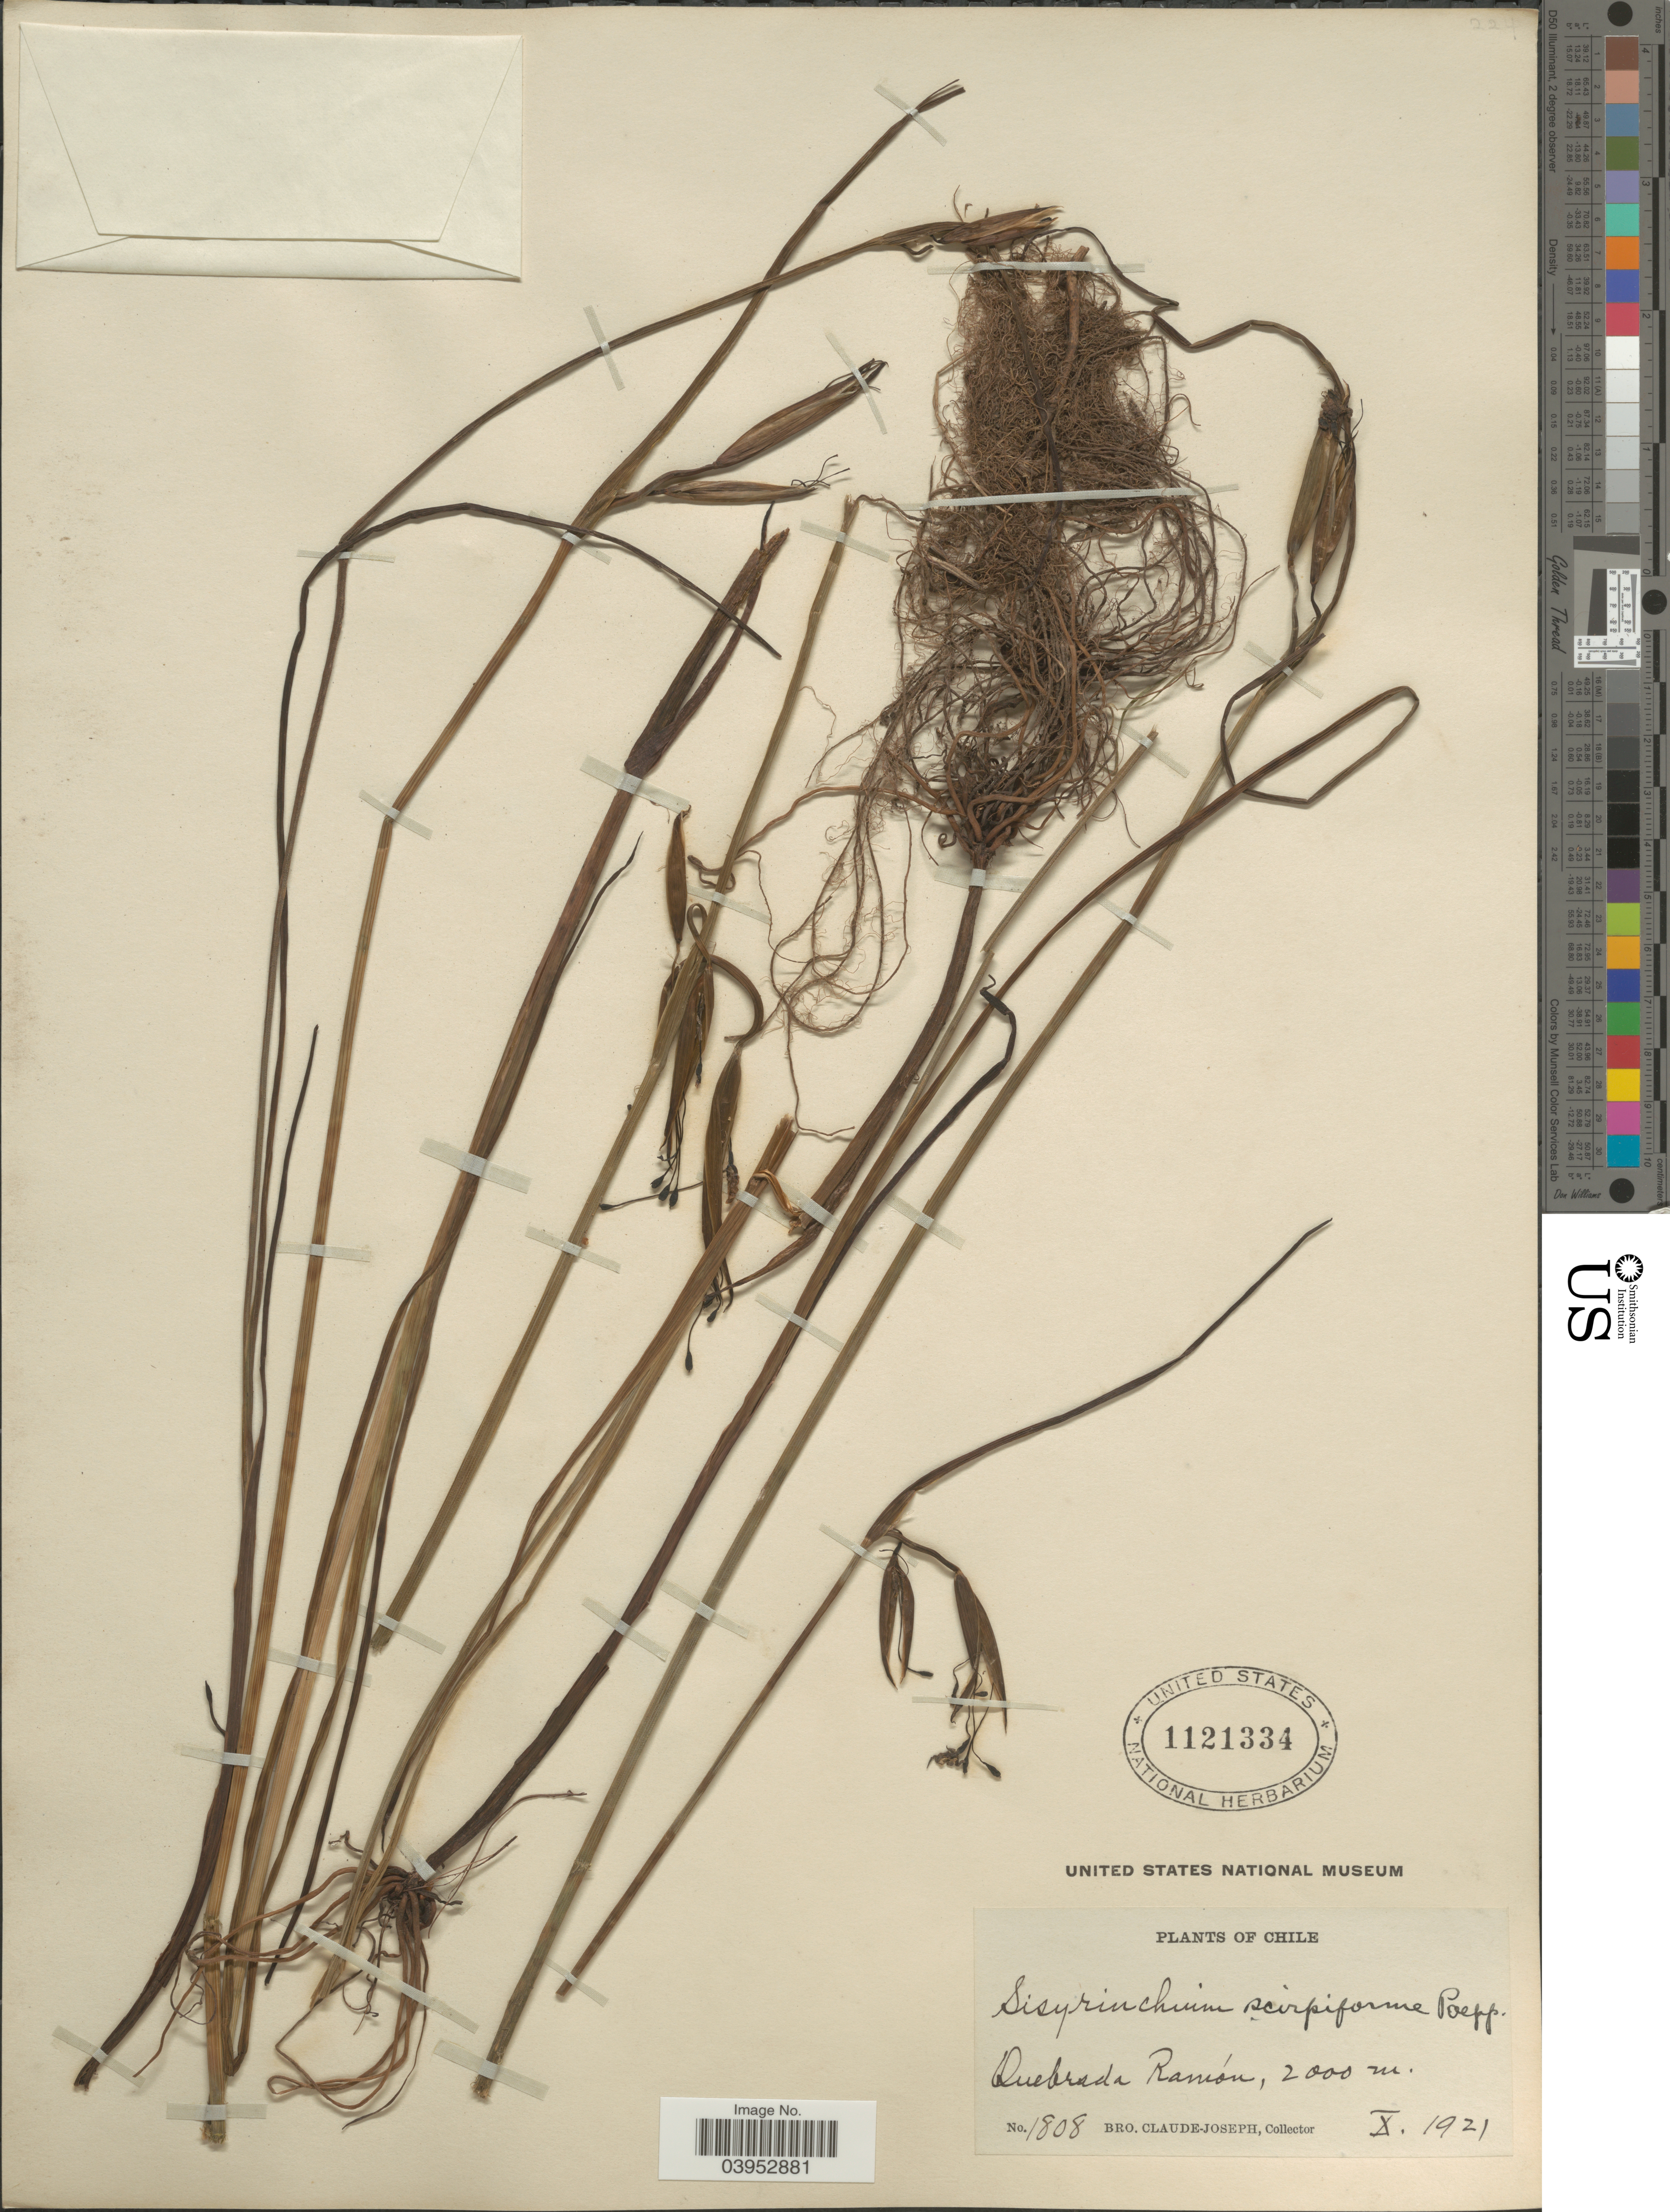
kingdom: Plantae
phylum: Tracheophyta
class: Liliopsida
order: Asparagales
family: Iridaceae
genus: Olsynium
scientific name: Olsynium scirpoideum subsp. scirpoideum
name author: (Poepp.) Goldblatt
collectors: Bro. Claude-Joseph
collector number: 1808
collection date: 1921-10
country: Chile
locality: Quebrada Ramón.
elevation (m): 2000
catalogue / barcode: US 1121334